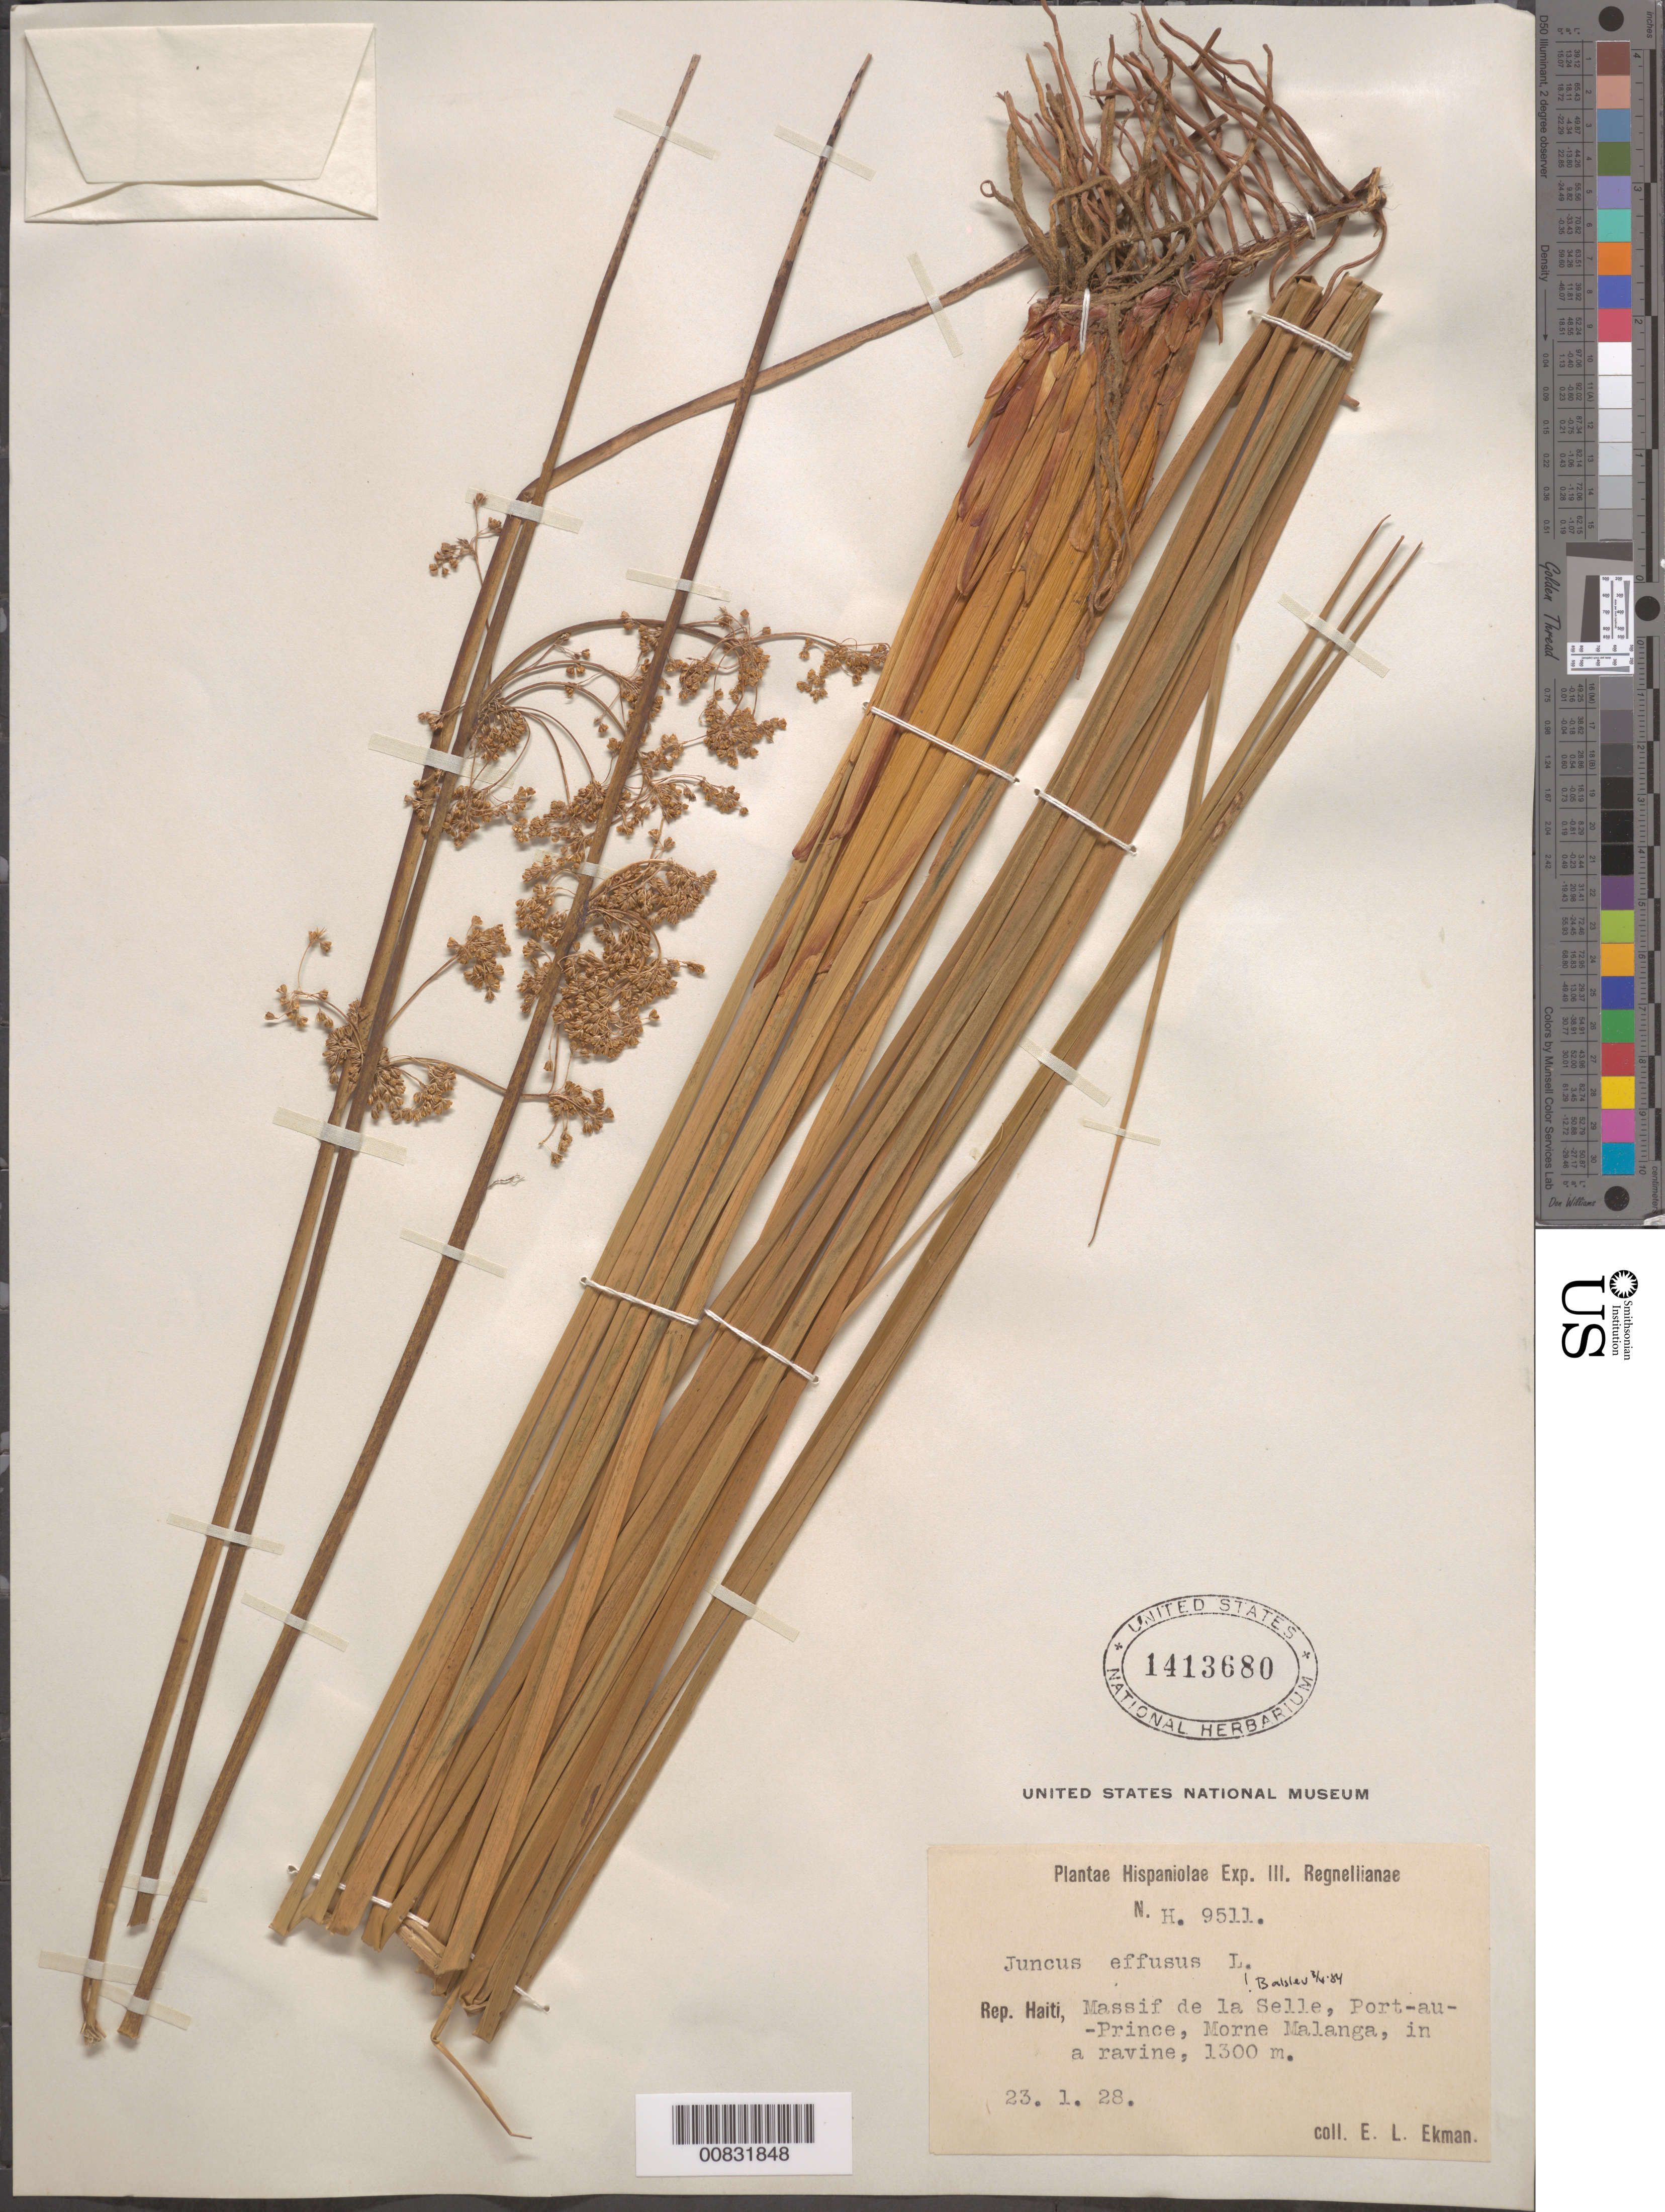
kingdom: Plantae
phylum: Tracheophyta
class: Liliopsida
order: Poales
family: Juncaceae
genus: Juncus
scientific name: Juncus effusus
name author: L.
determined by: Balslev, Henrik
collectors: E. L. Ekman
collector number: H 9511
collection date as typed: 23 Jan 1928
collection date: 1928-01-23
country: Haiti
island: Hispaniola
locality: Massif de la Selle, Port-au-Prince, Morne Malanga.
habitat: In a ravine.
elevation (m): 1300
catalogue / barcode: US 1413680